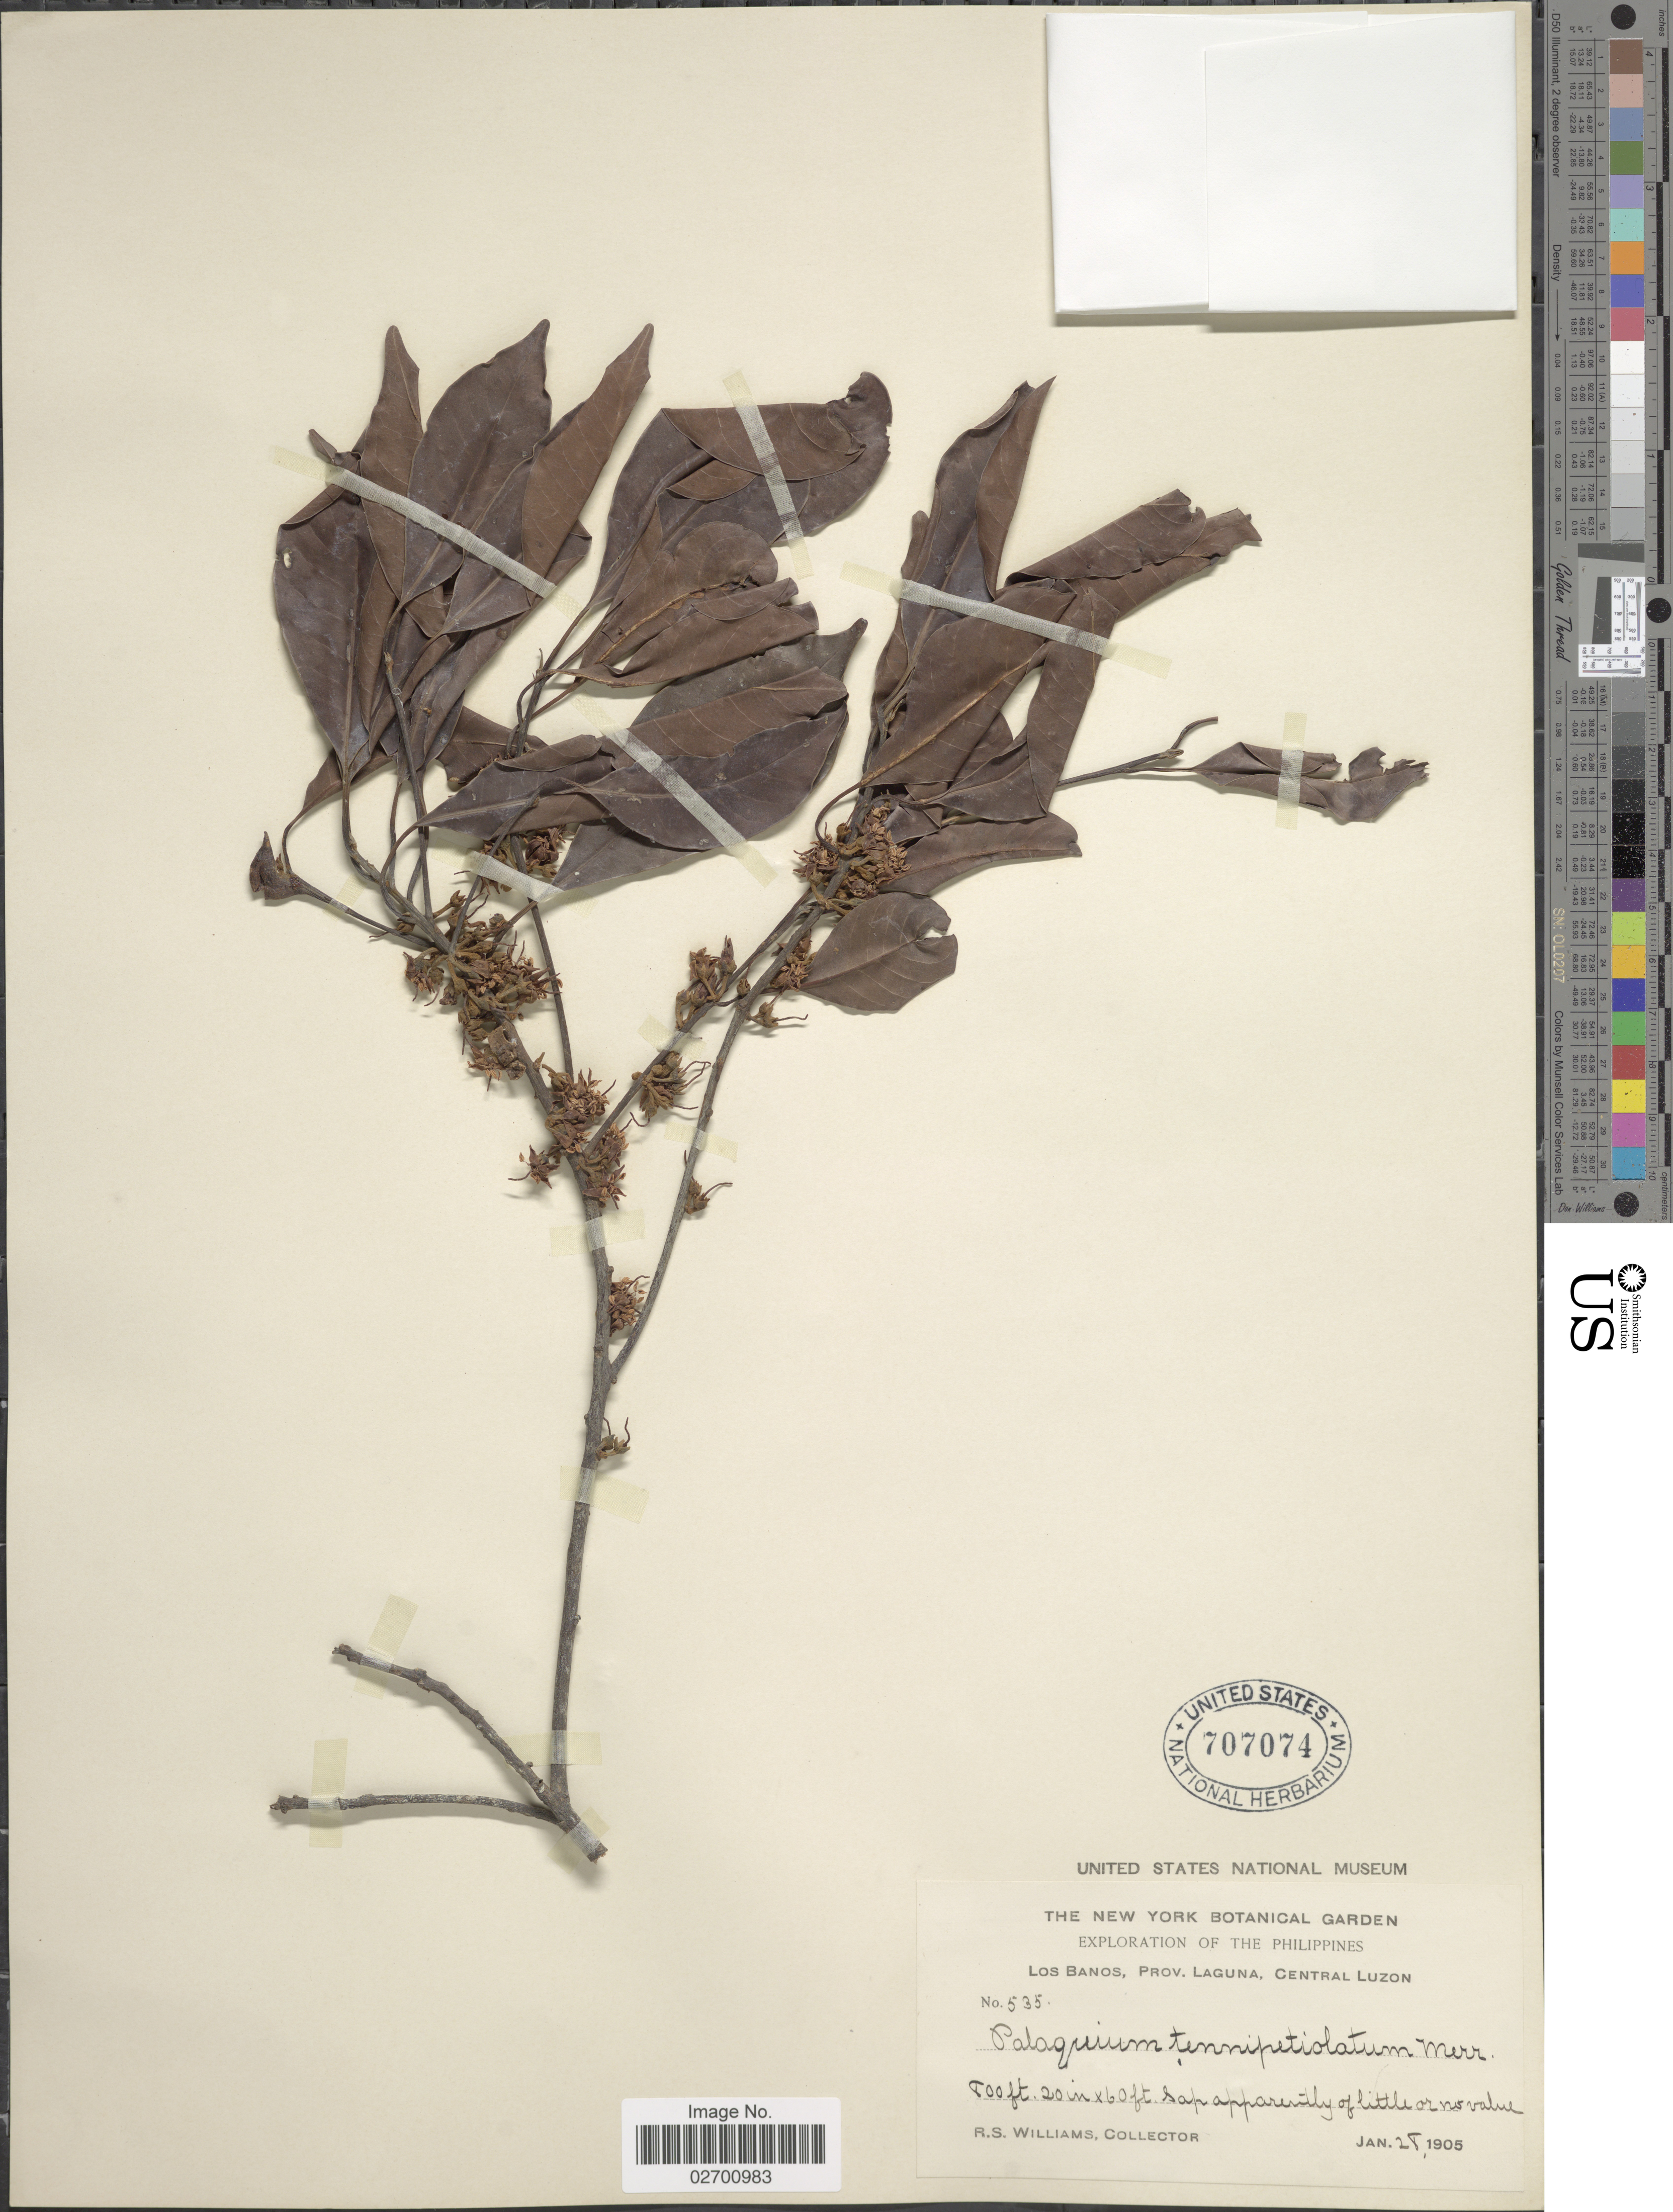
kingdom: Plantae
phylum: Tracheophyta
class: Magnoliopsida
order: Ericales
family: Sapotaceae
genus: Palaquium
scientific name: Palaquium tenuipetiolatum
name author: Merr.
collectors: R. S. Williams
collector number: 535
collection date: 1905-01-28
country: Philippines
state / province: Central Luzon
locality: Los Banos, Prov. Laguna.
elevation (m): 244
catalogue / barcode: US 707074